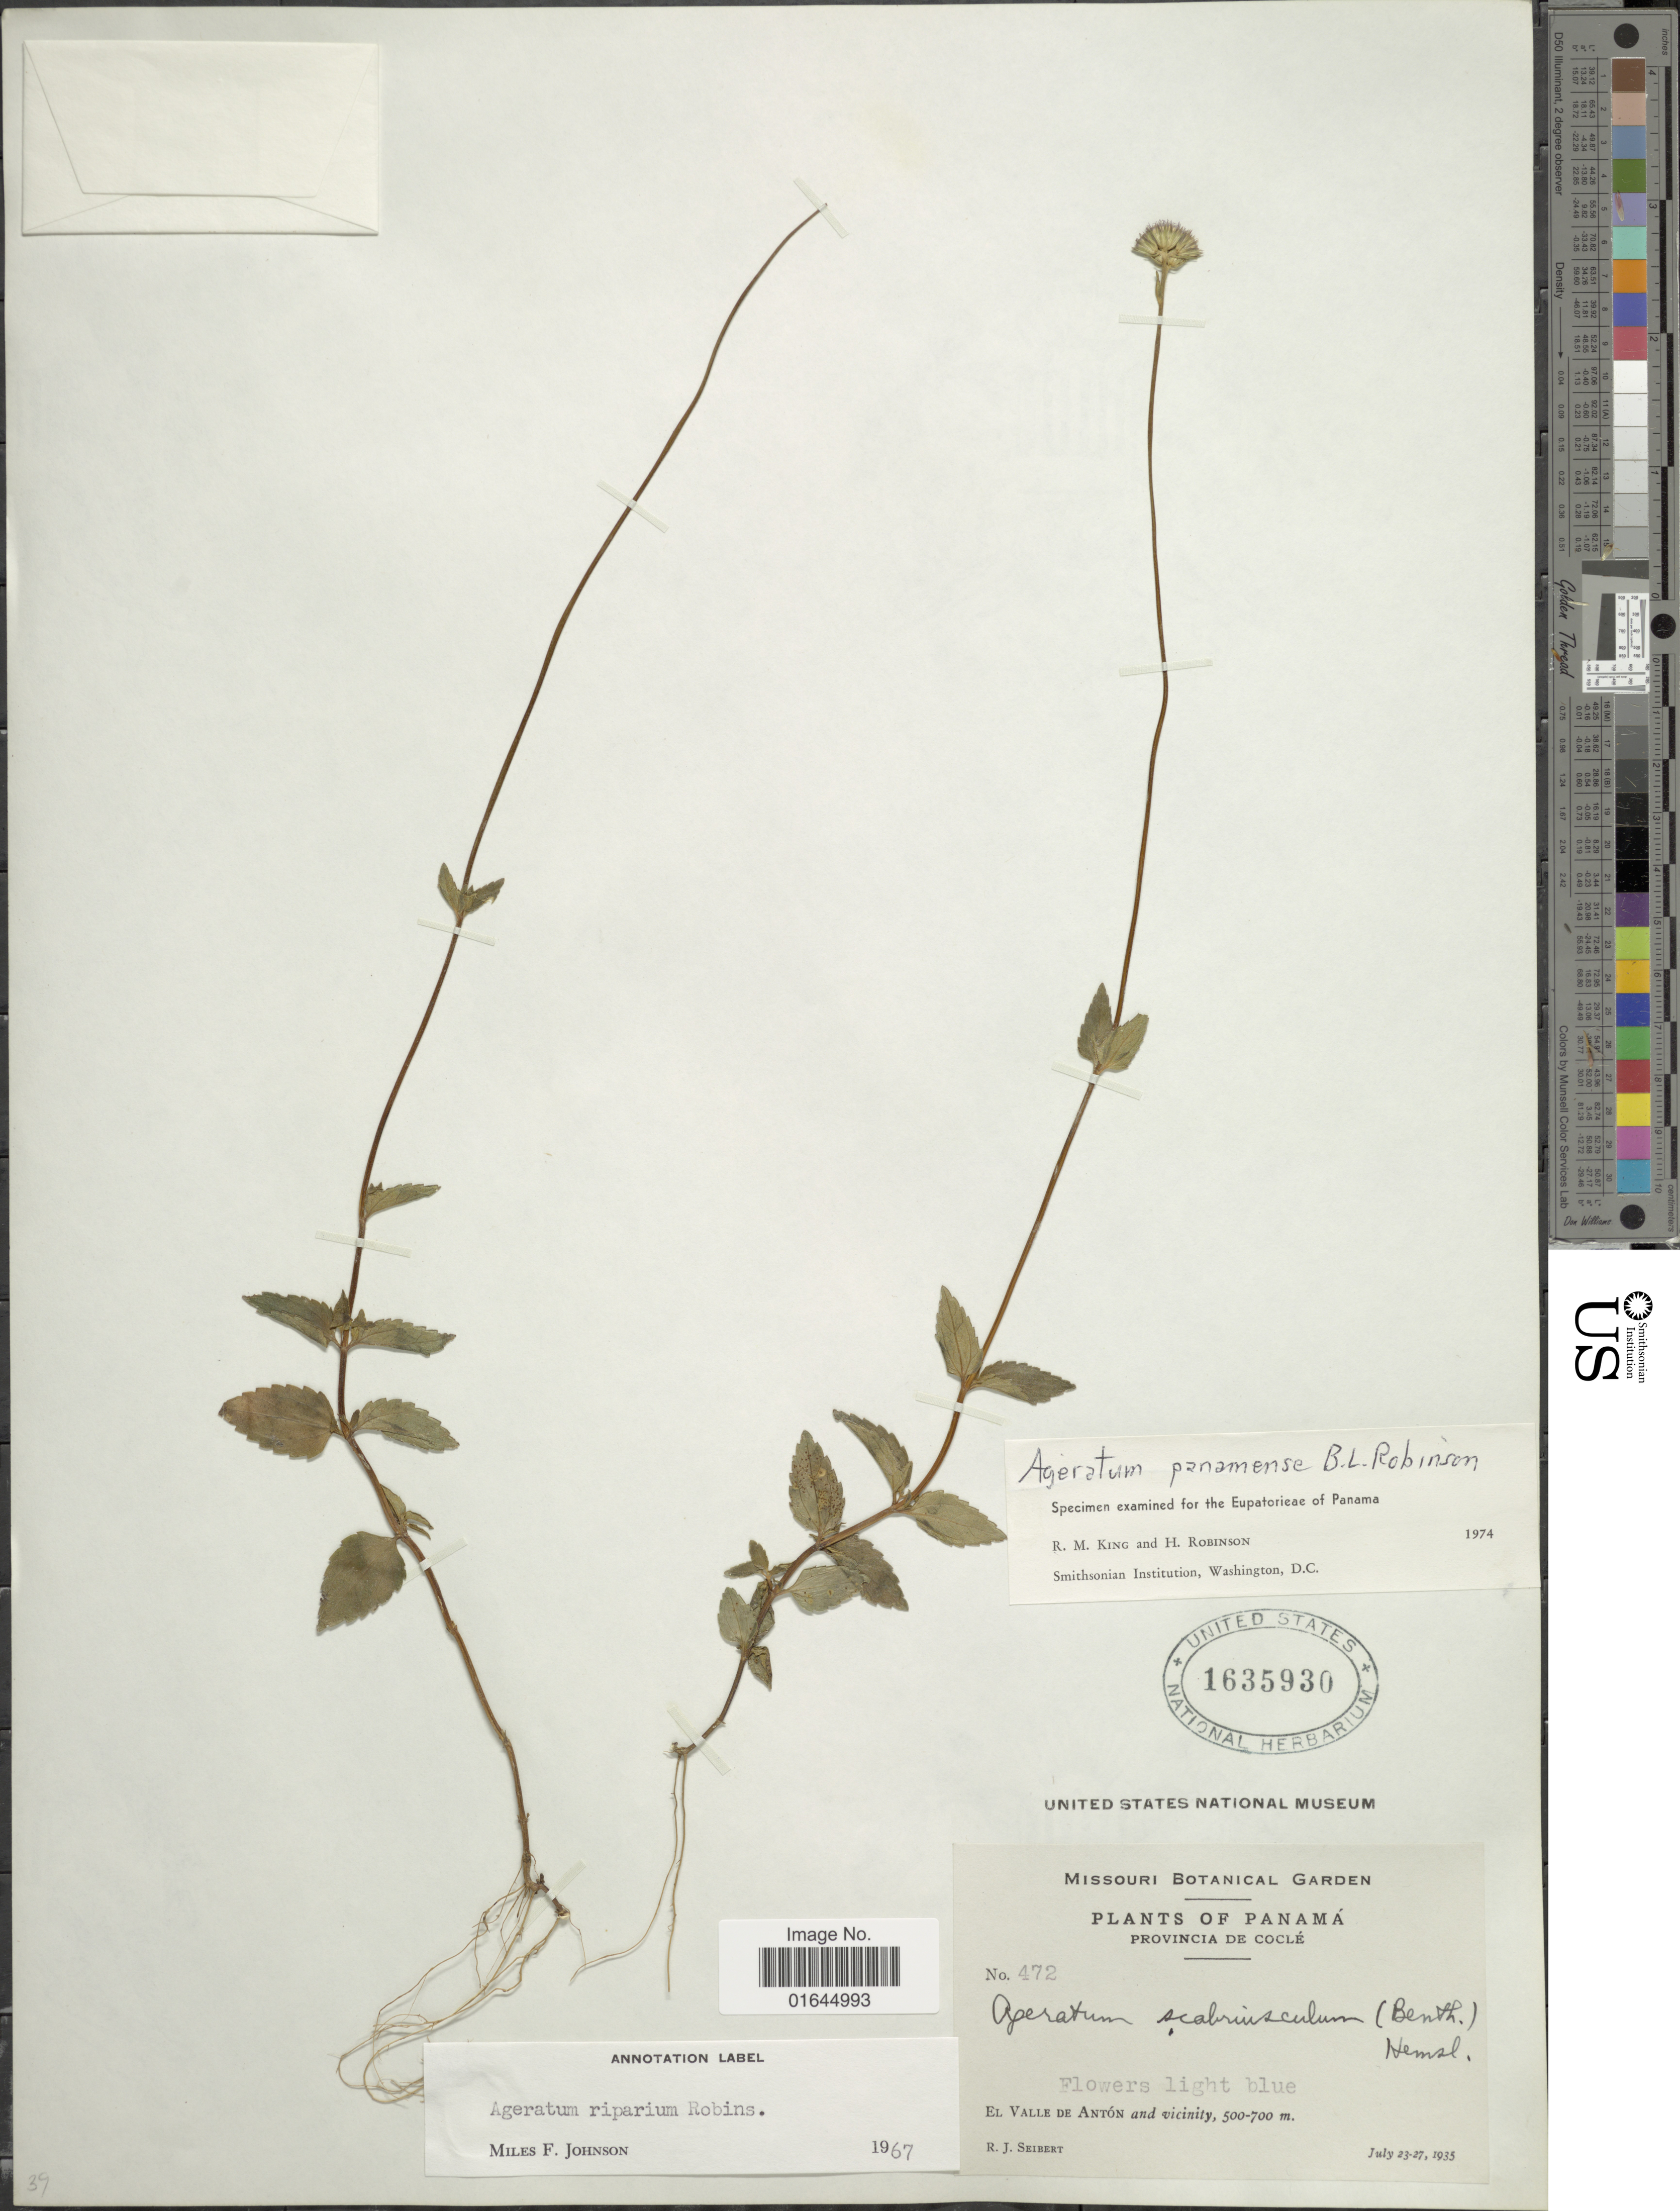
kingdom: Plantae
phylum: Tracheophyta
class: Magnoliopsida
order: Asterales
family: Asteraceae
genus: Ageratum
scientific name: Ageratum panamense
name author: B.L. Rob.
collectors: R. J. Seibert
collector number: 472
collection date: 1935-07-23/1935-07-27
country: Panama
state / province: Coclé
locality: El Valle de Antón and vicinity.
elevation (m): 500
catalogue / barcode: US 1635930